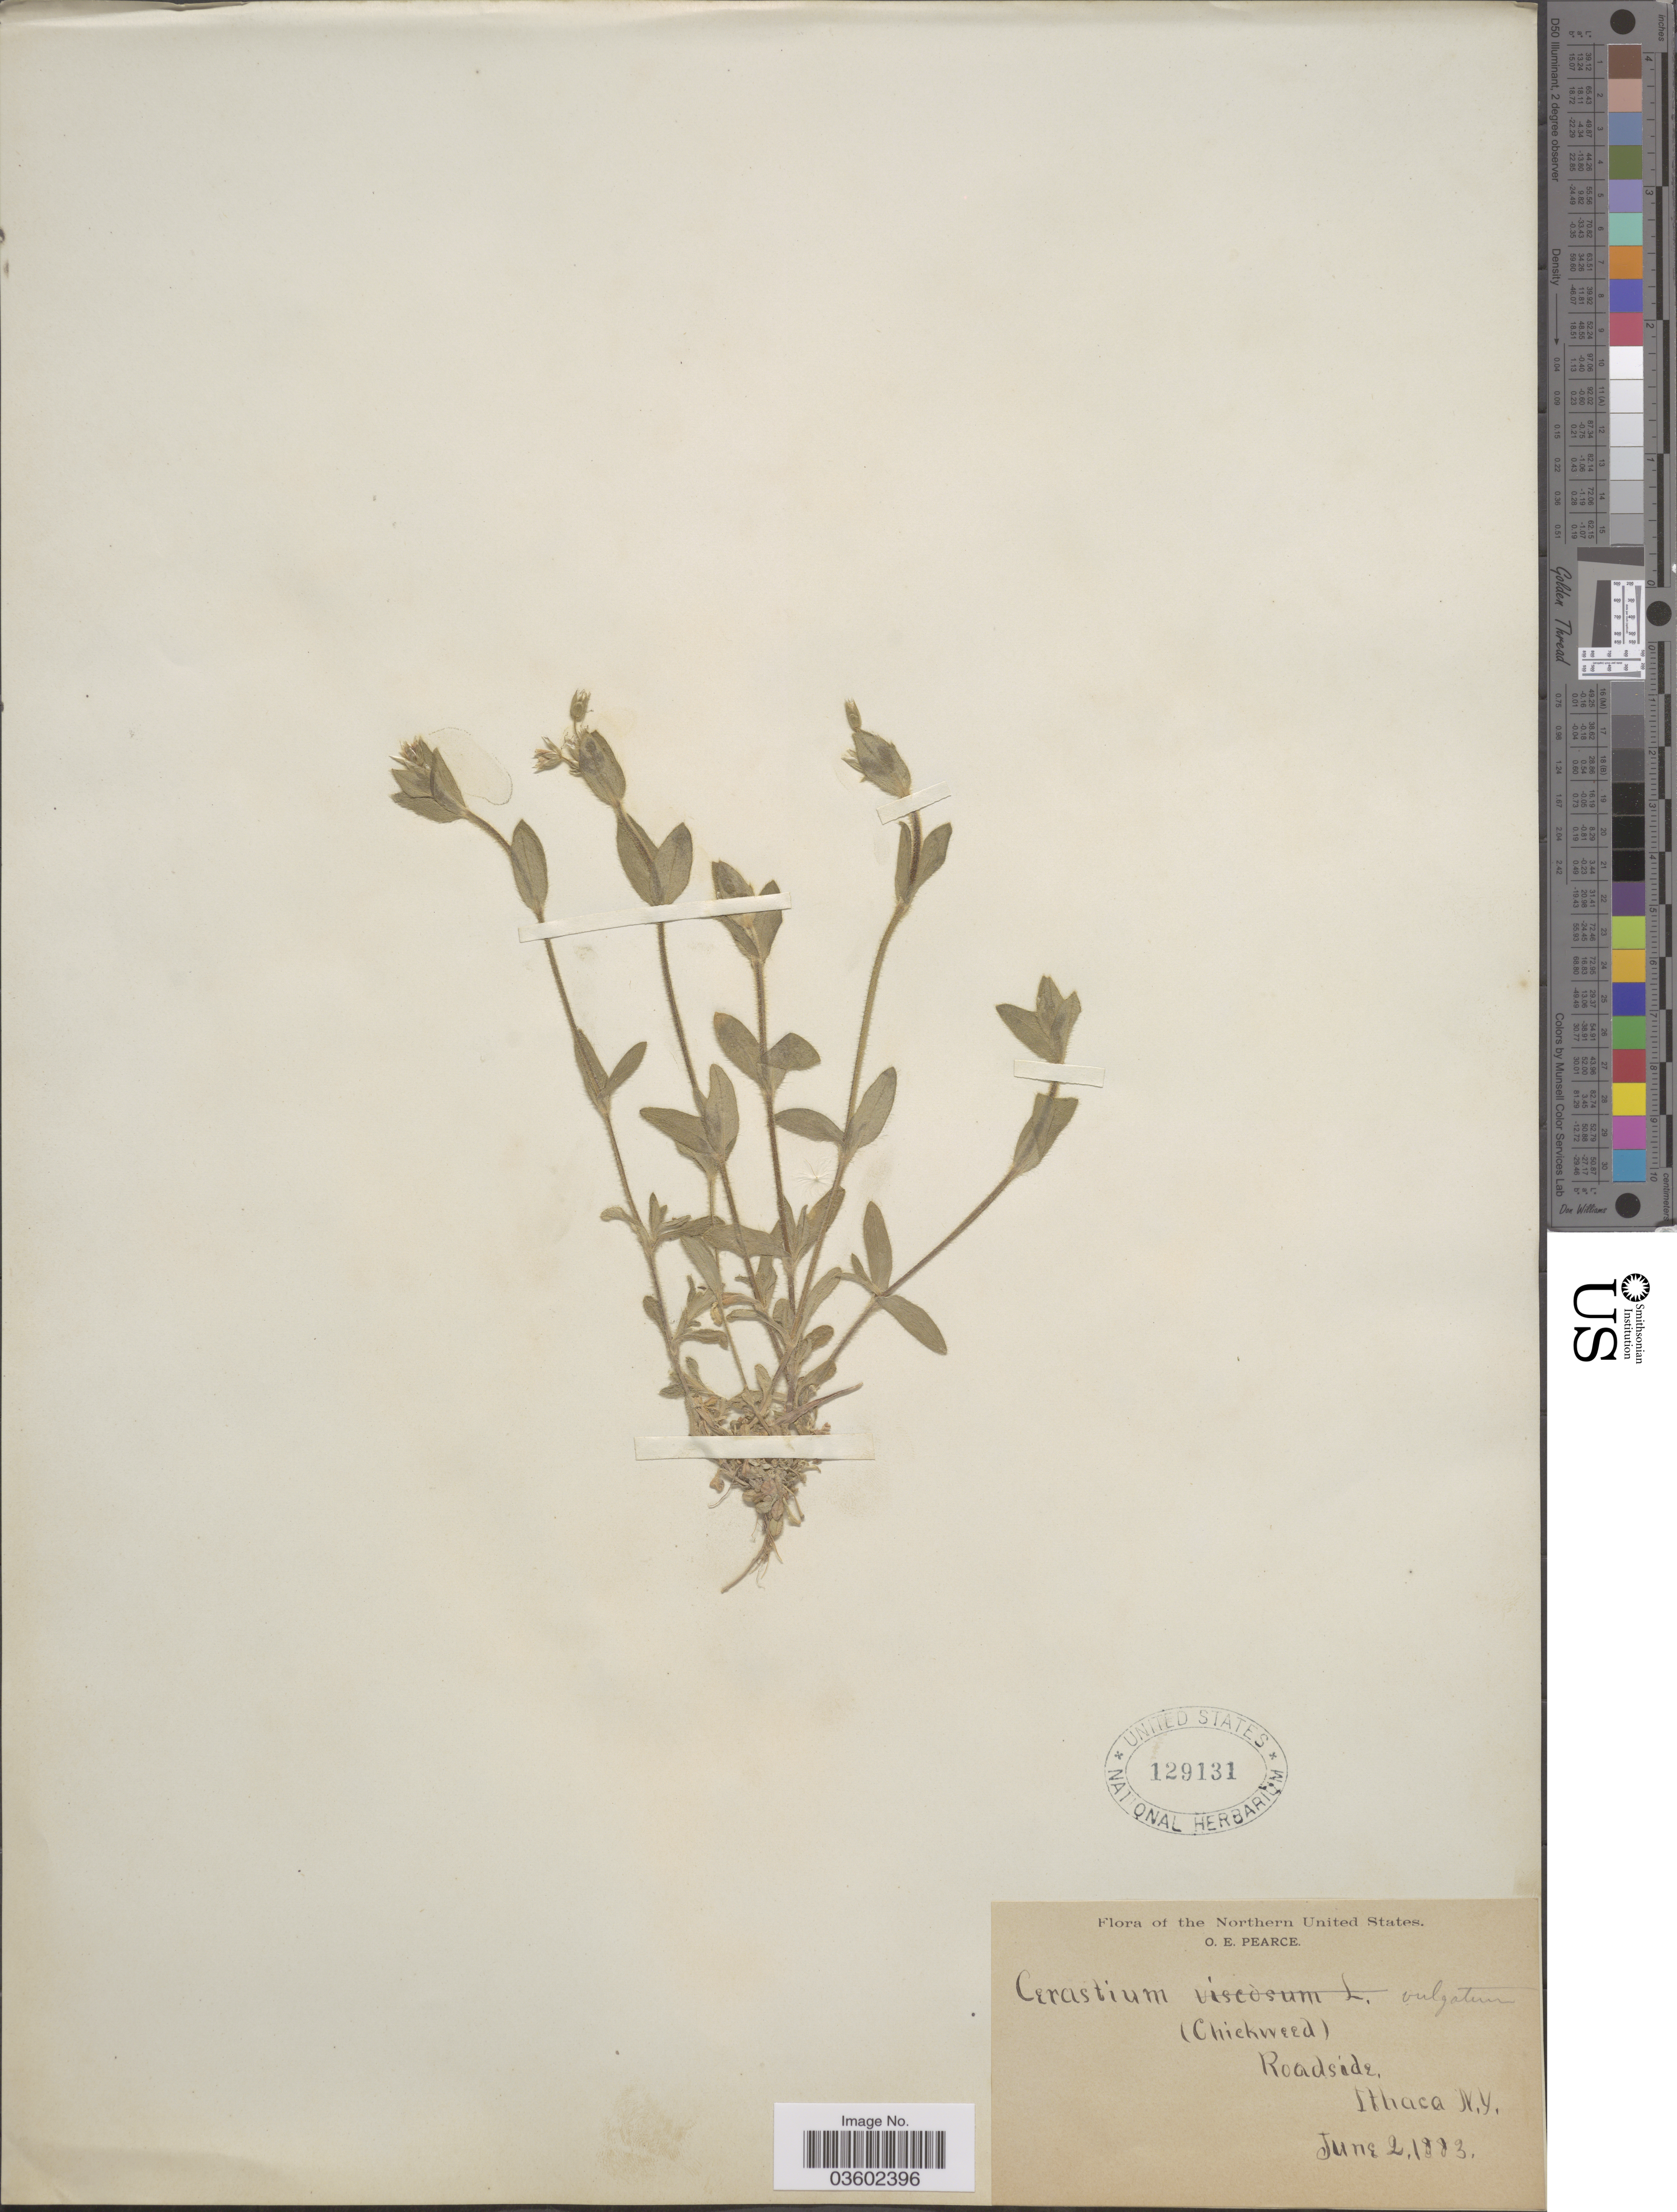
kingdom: Plantae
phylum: Tracheophyta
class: Magnoliopsida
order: Caryophyllales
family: Caryophyllaceae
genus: Cerastium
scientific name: Cerastium vulgatum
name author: L.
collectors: O. E. Pearce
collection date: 1883-06-02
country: United States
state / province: New York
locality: Northern United States. Roadside, Ithaca.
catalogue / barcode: US 129131